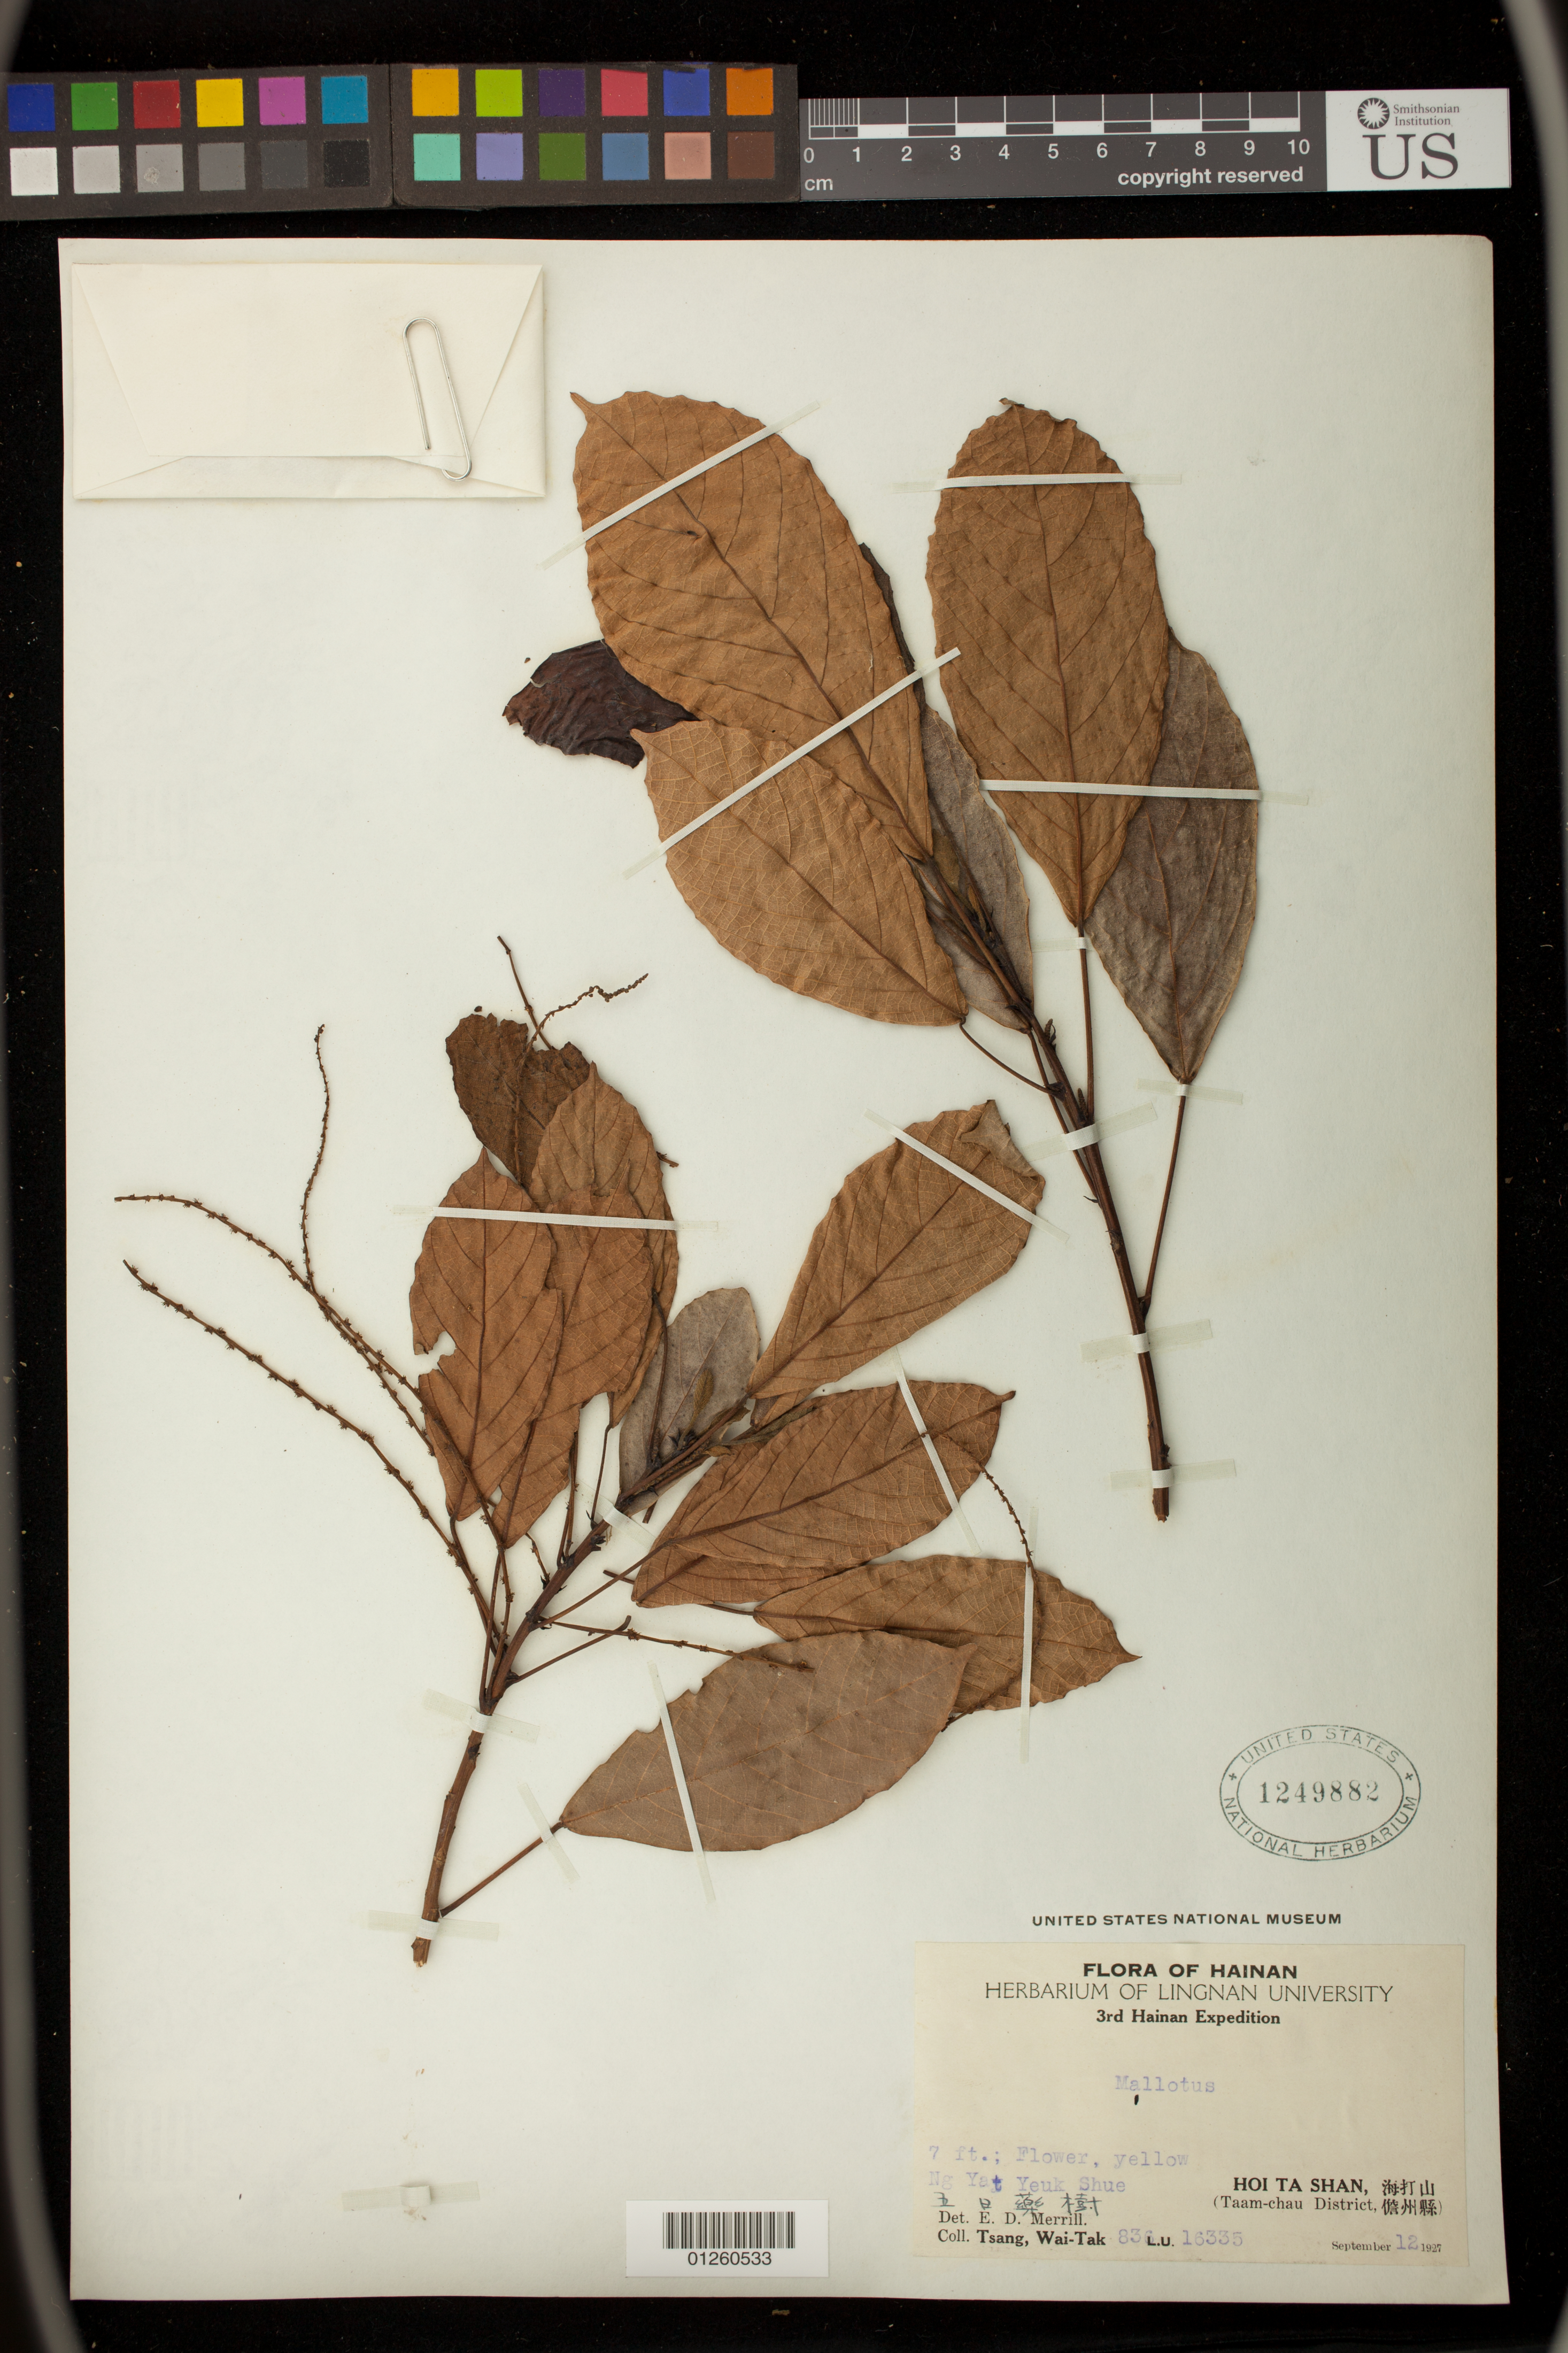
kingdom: Plantae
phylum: Tracheophyta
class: Magnoliopsida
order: Malpighiales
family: Euphorbiaceae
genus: Mallotus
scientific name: Mallotus sp.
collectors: W. T. Tsang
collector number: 836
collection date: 1927-09-12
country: China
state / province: Hainan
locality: Hoi Ta Shan, Taam-chau District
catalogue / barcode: US 1249882